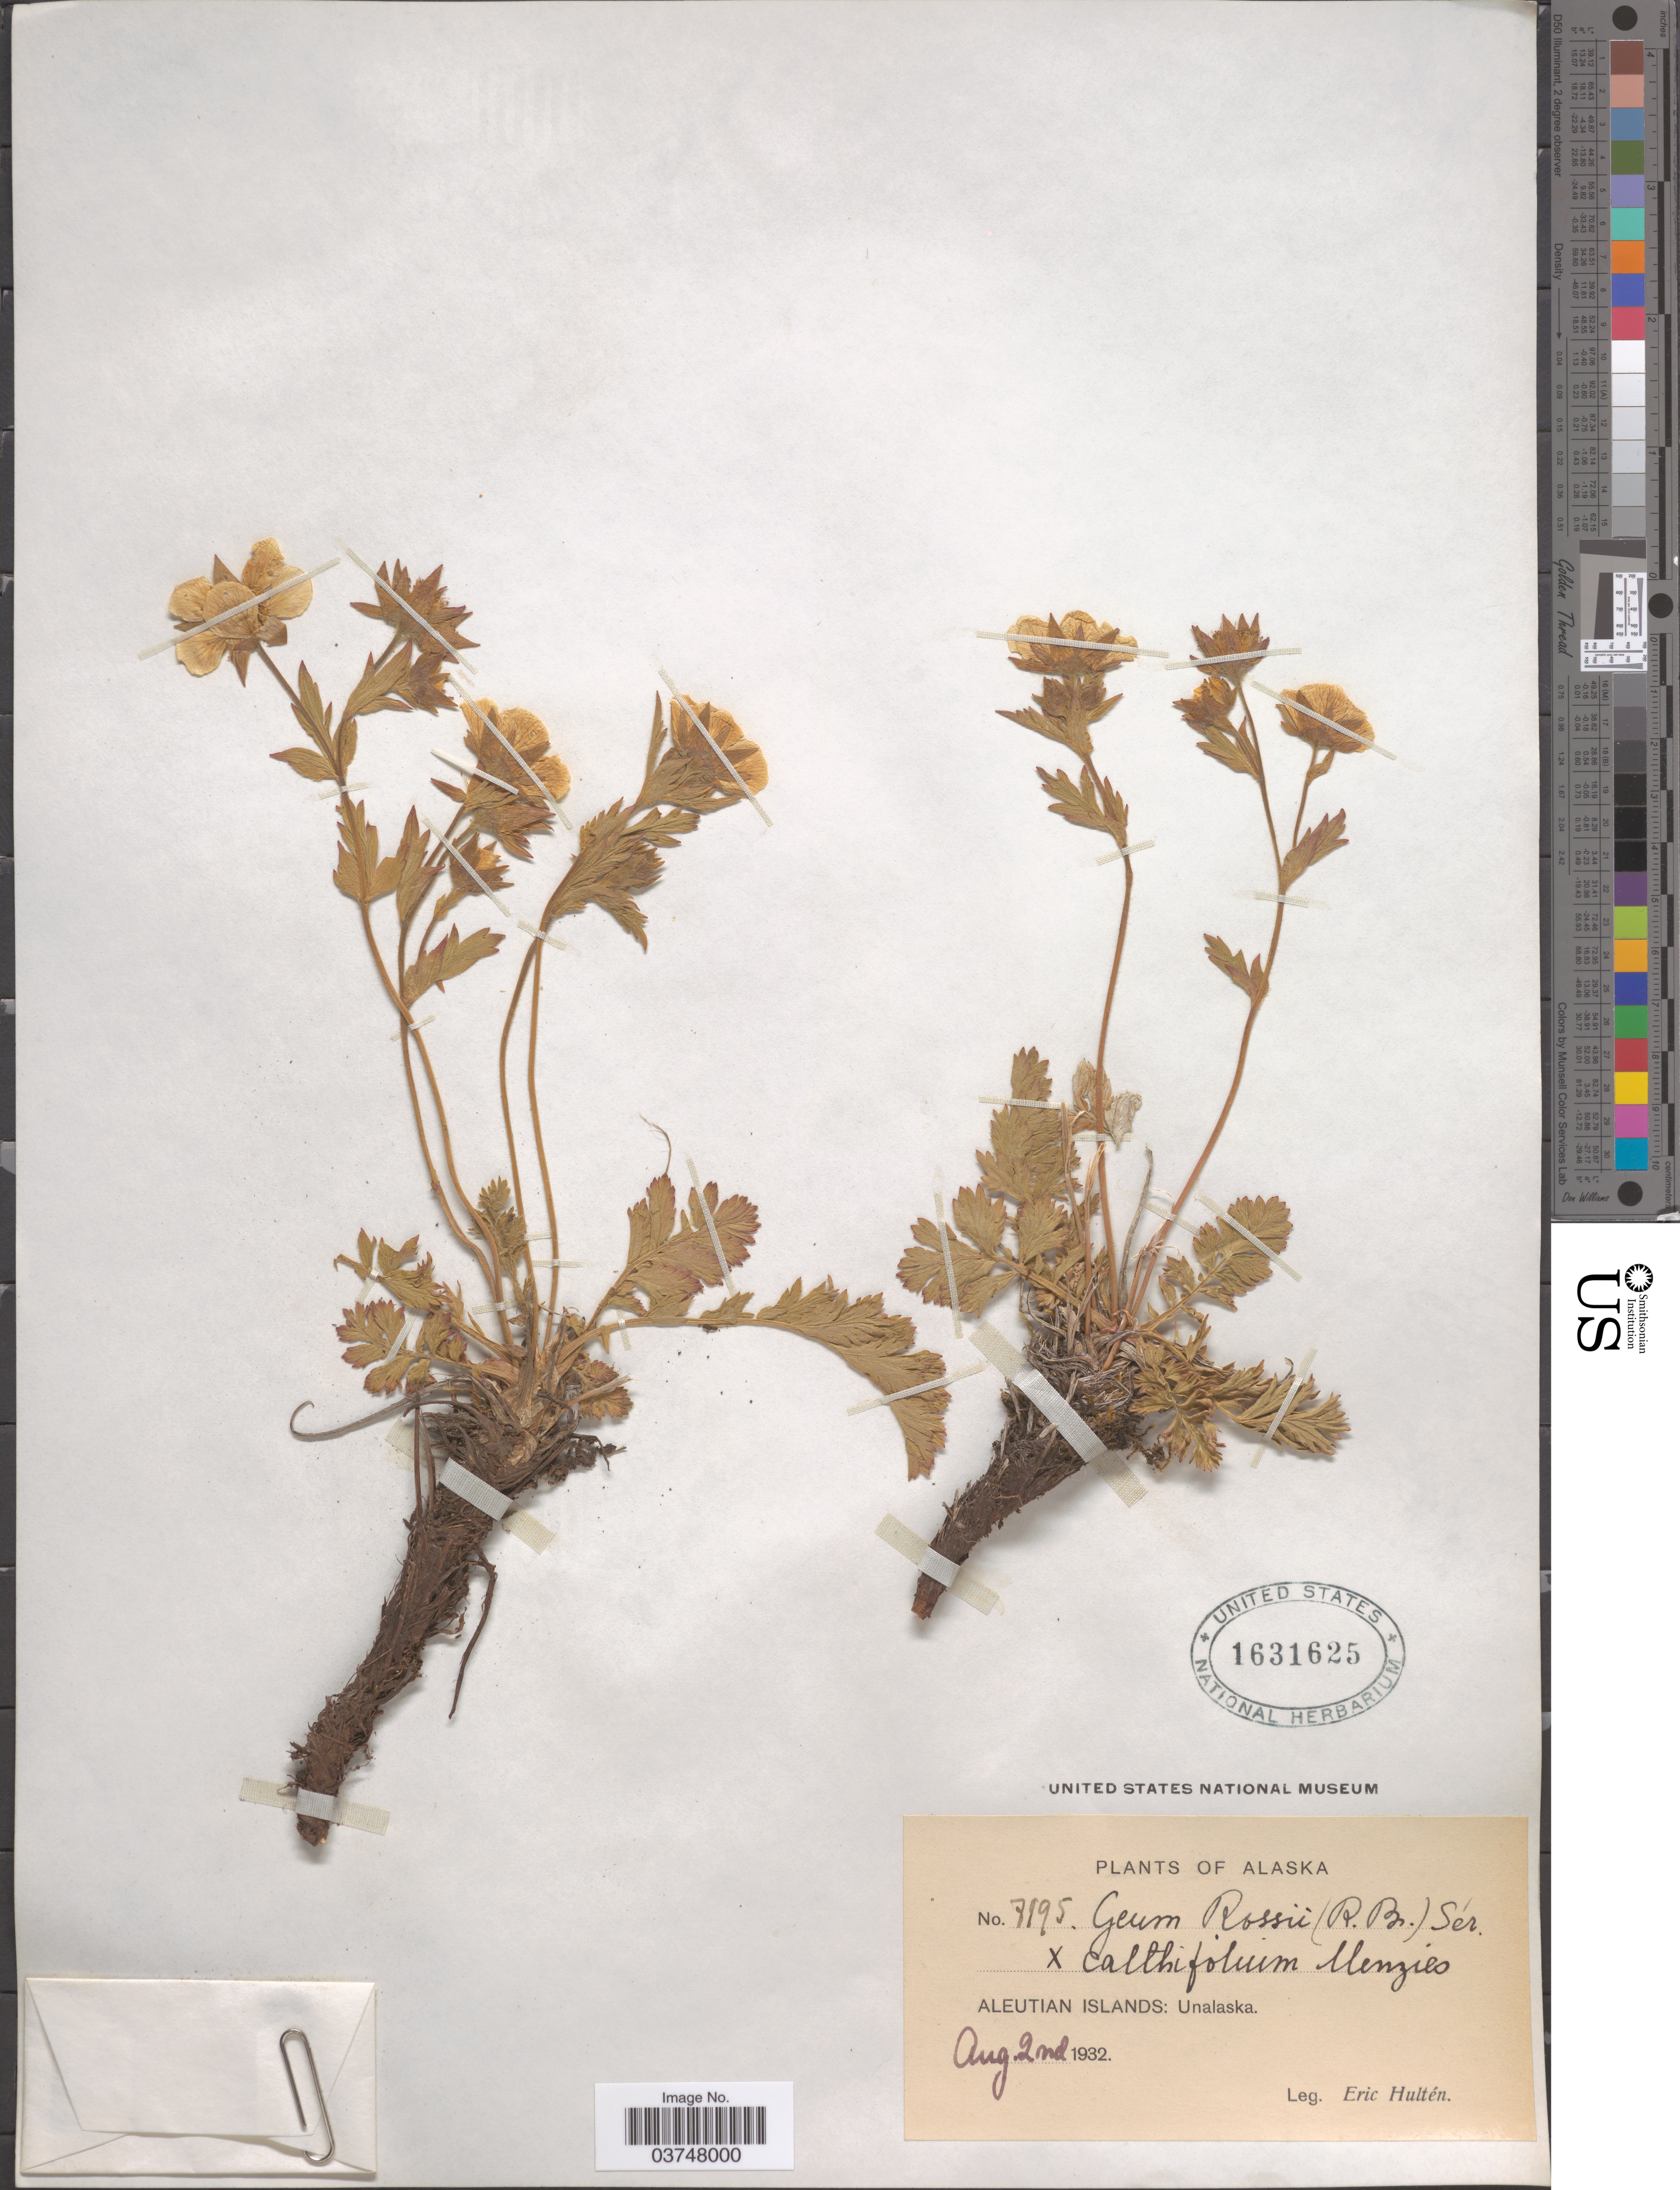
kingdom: Plantae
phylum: Tracheophyta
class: Magnoliopsida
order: Rosales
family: Rosaceae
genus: Geum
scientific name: Geum rossii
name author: (R. Br.) Ser.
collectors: E. G. Hultén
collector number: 7195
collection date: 1932-08-02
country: United States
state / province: Alaska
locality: Aleutian Islands: Unalaska.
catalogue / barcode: US 1631625